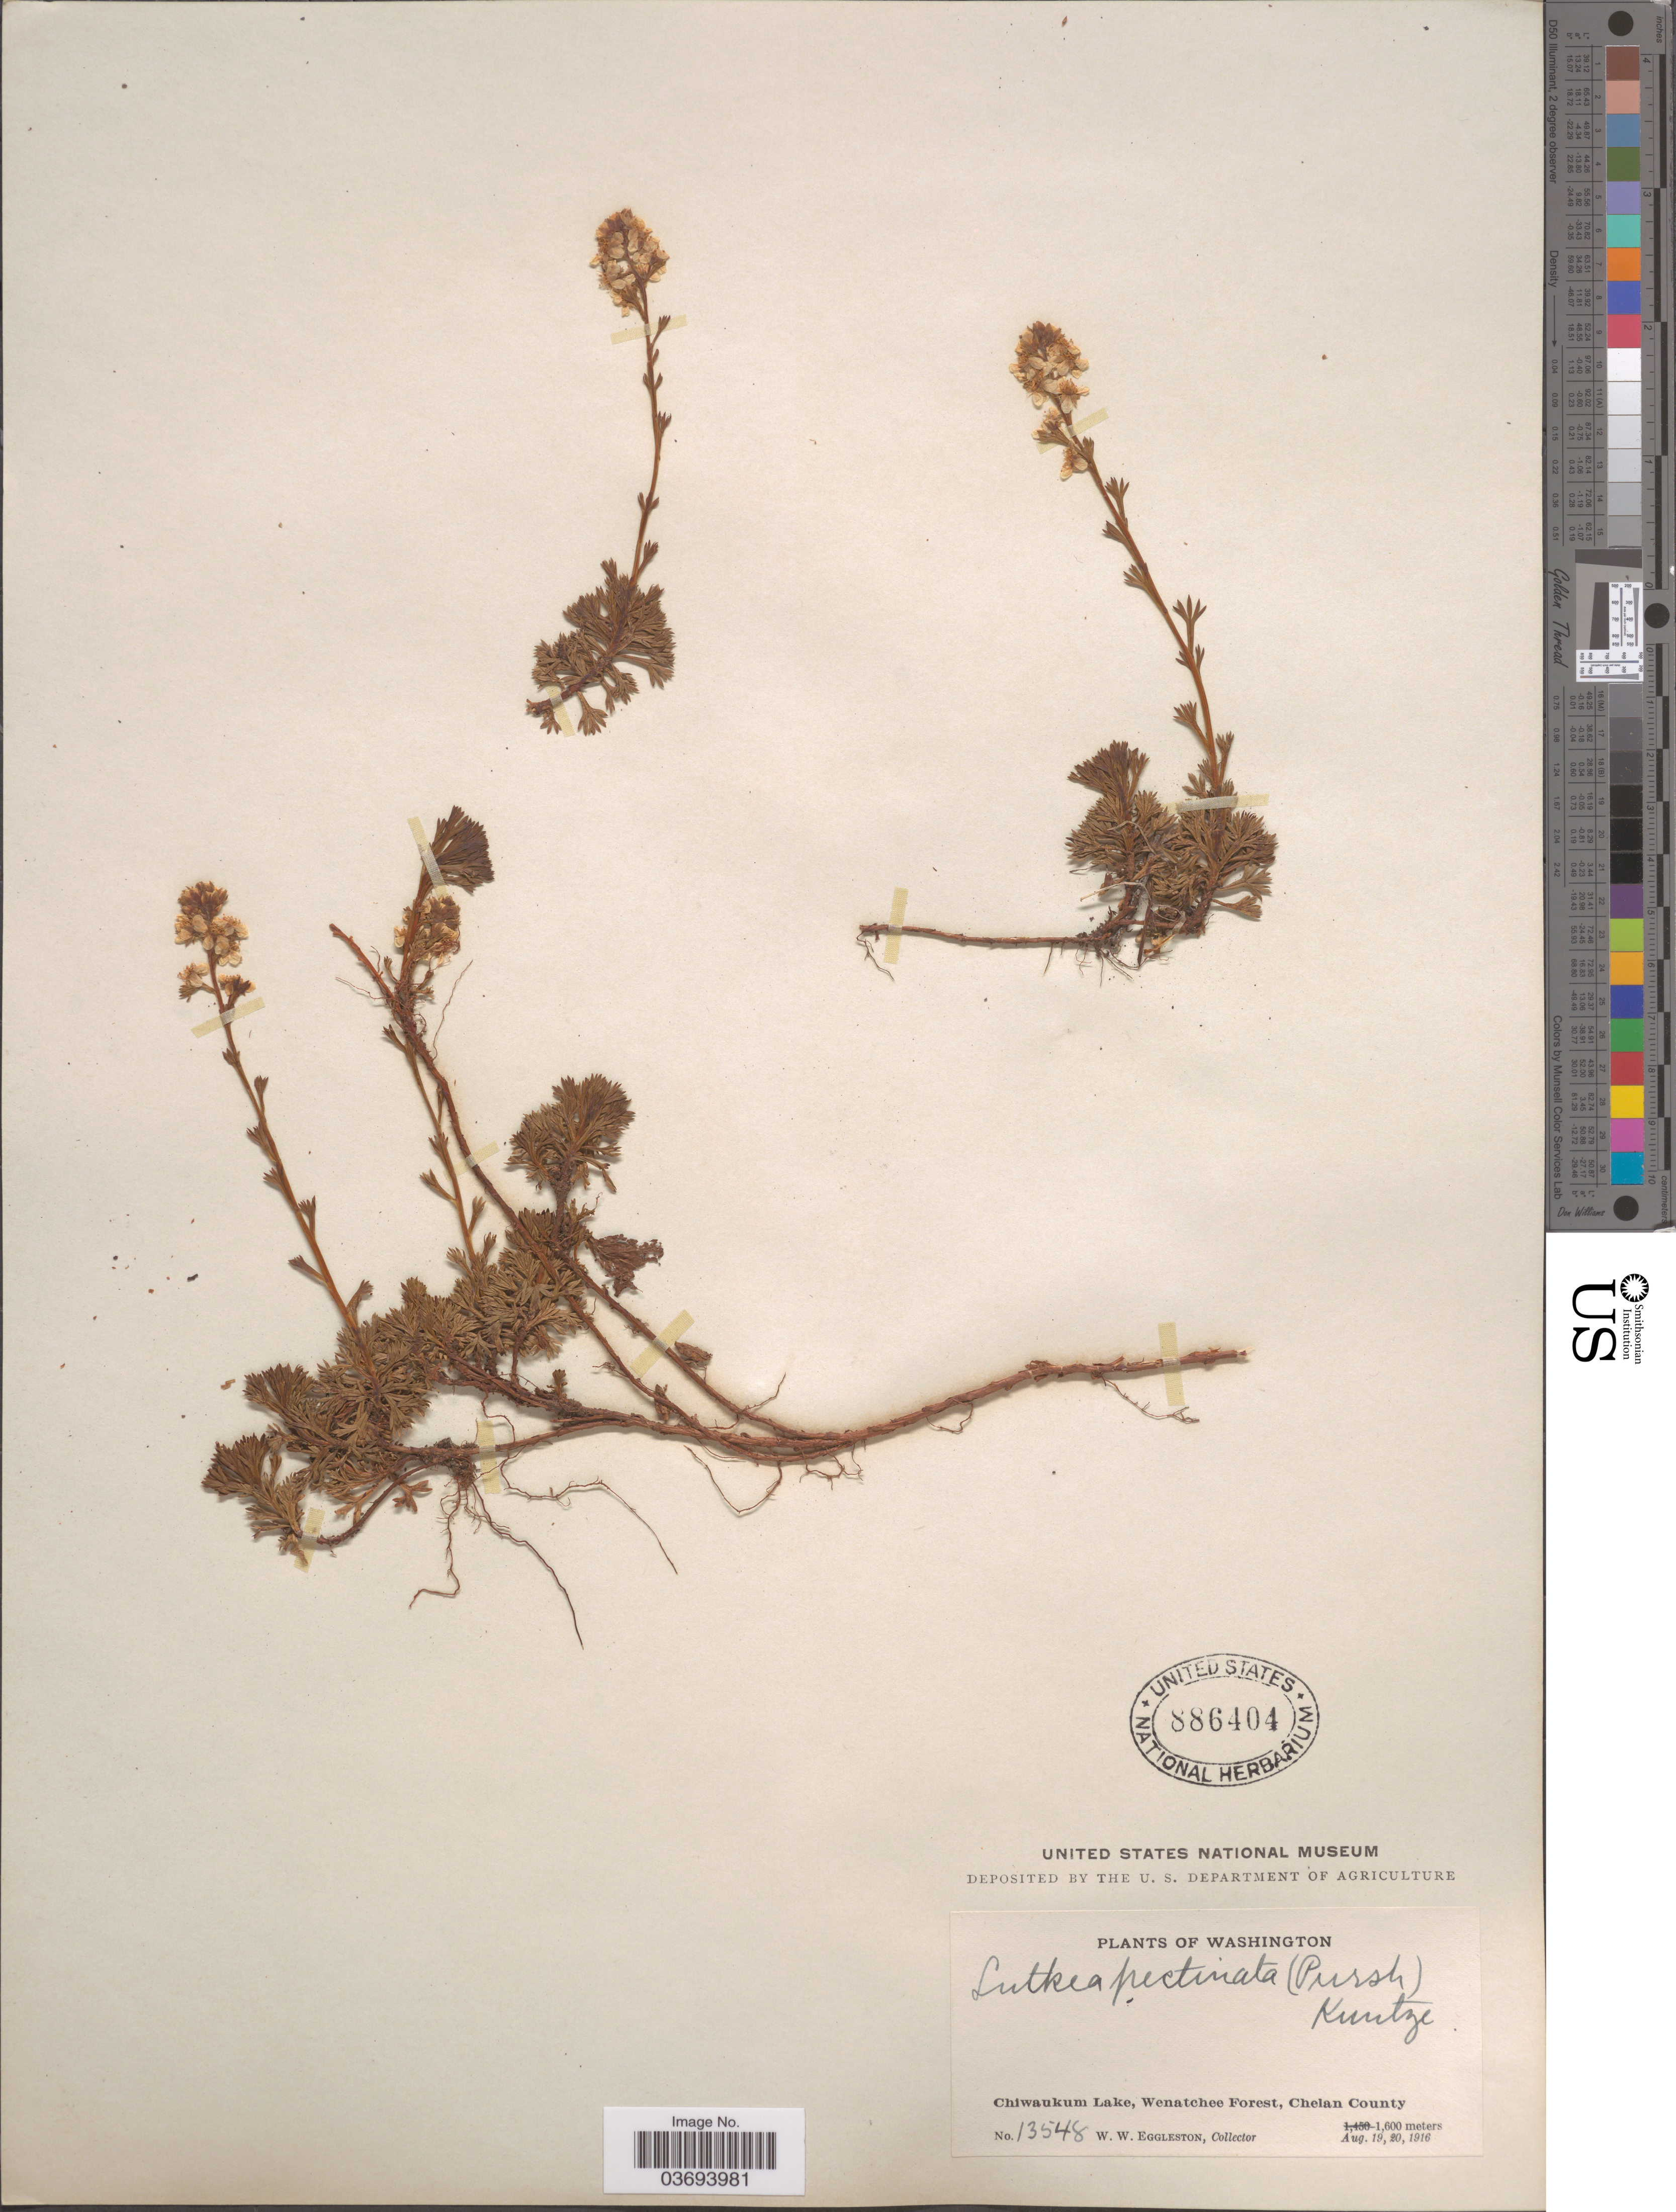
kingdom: Plantae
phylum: Tracheophyta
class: Magnoliopsida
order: Rosales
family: Rosaceae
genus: Luetkea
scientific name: Luetkea pectinata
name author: (Pursh) Kuntze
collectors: W. W. Eggleston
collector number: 13548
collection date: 1916-08-19/1916-08-20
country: United States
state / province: Washington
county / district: Chelan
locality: Chiwaukum Lake, Wenatchee Forest, Chelan County.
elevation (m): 1600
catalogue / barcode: US 886404